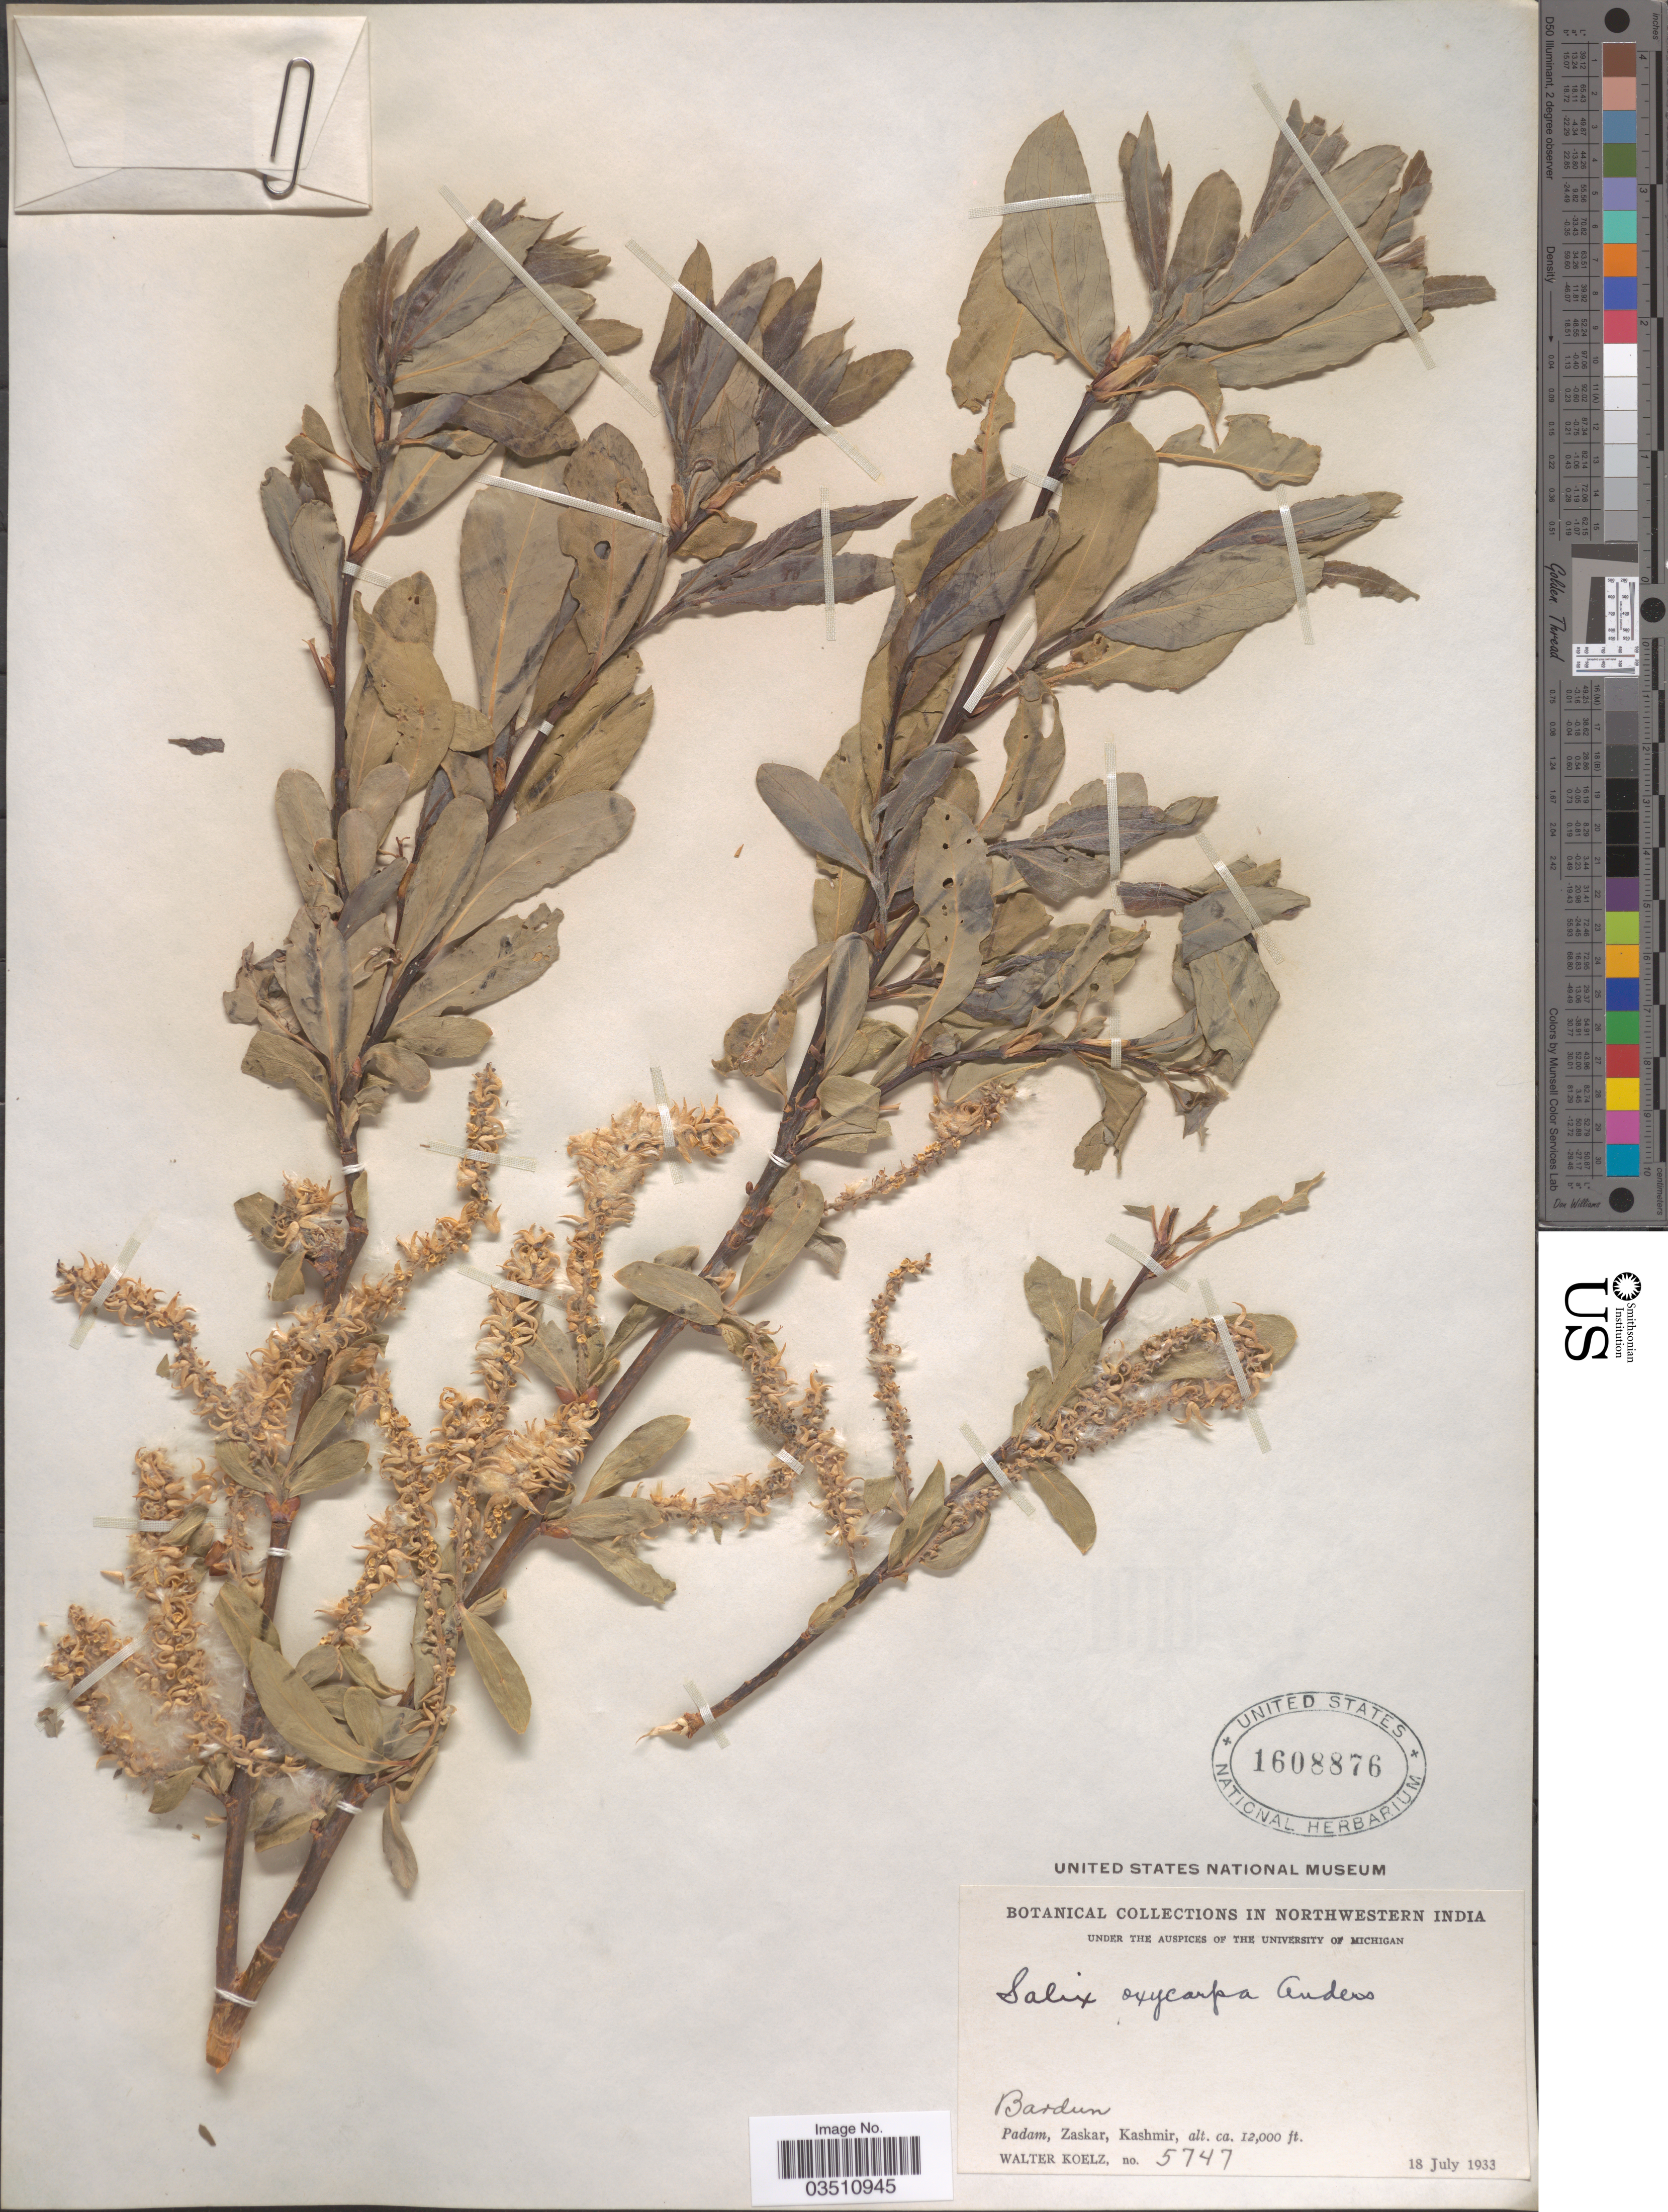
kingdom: Plantae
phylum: Tracheophyta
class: Magnoliopsida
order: Malpighiales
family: Salicaceae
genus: Salix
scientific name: Salix oxycarpa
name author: Andersson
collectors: W. N. Koelz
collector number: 5747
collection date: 1933-07-18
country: India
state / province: Jammu and Kashmir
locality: Northwestern India. Bardun. Padam, Zaskar, Kashmir.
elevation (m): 3658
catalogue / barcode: US 1608876